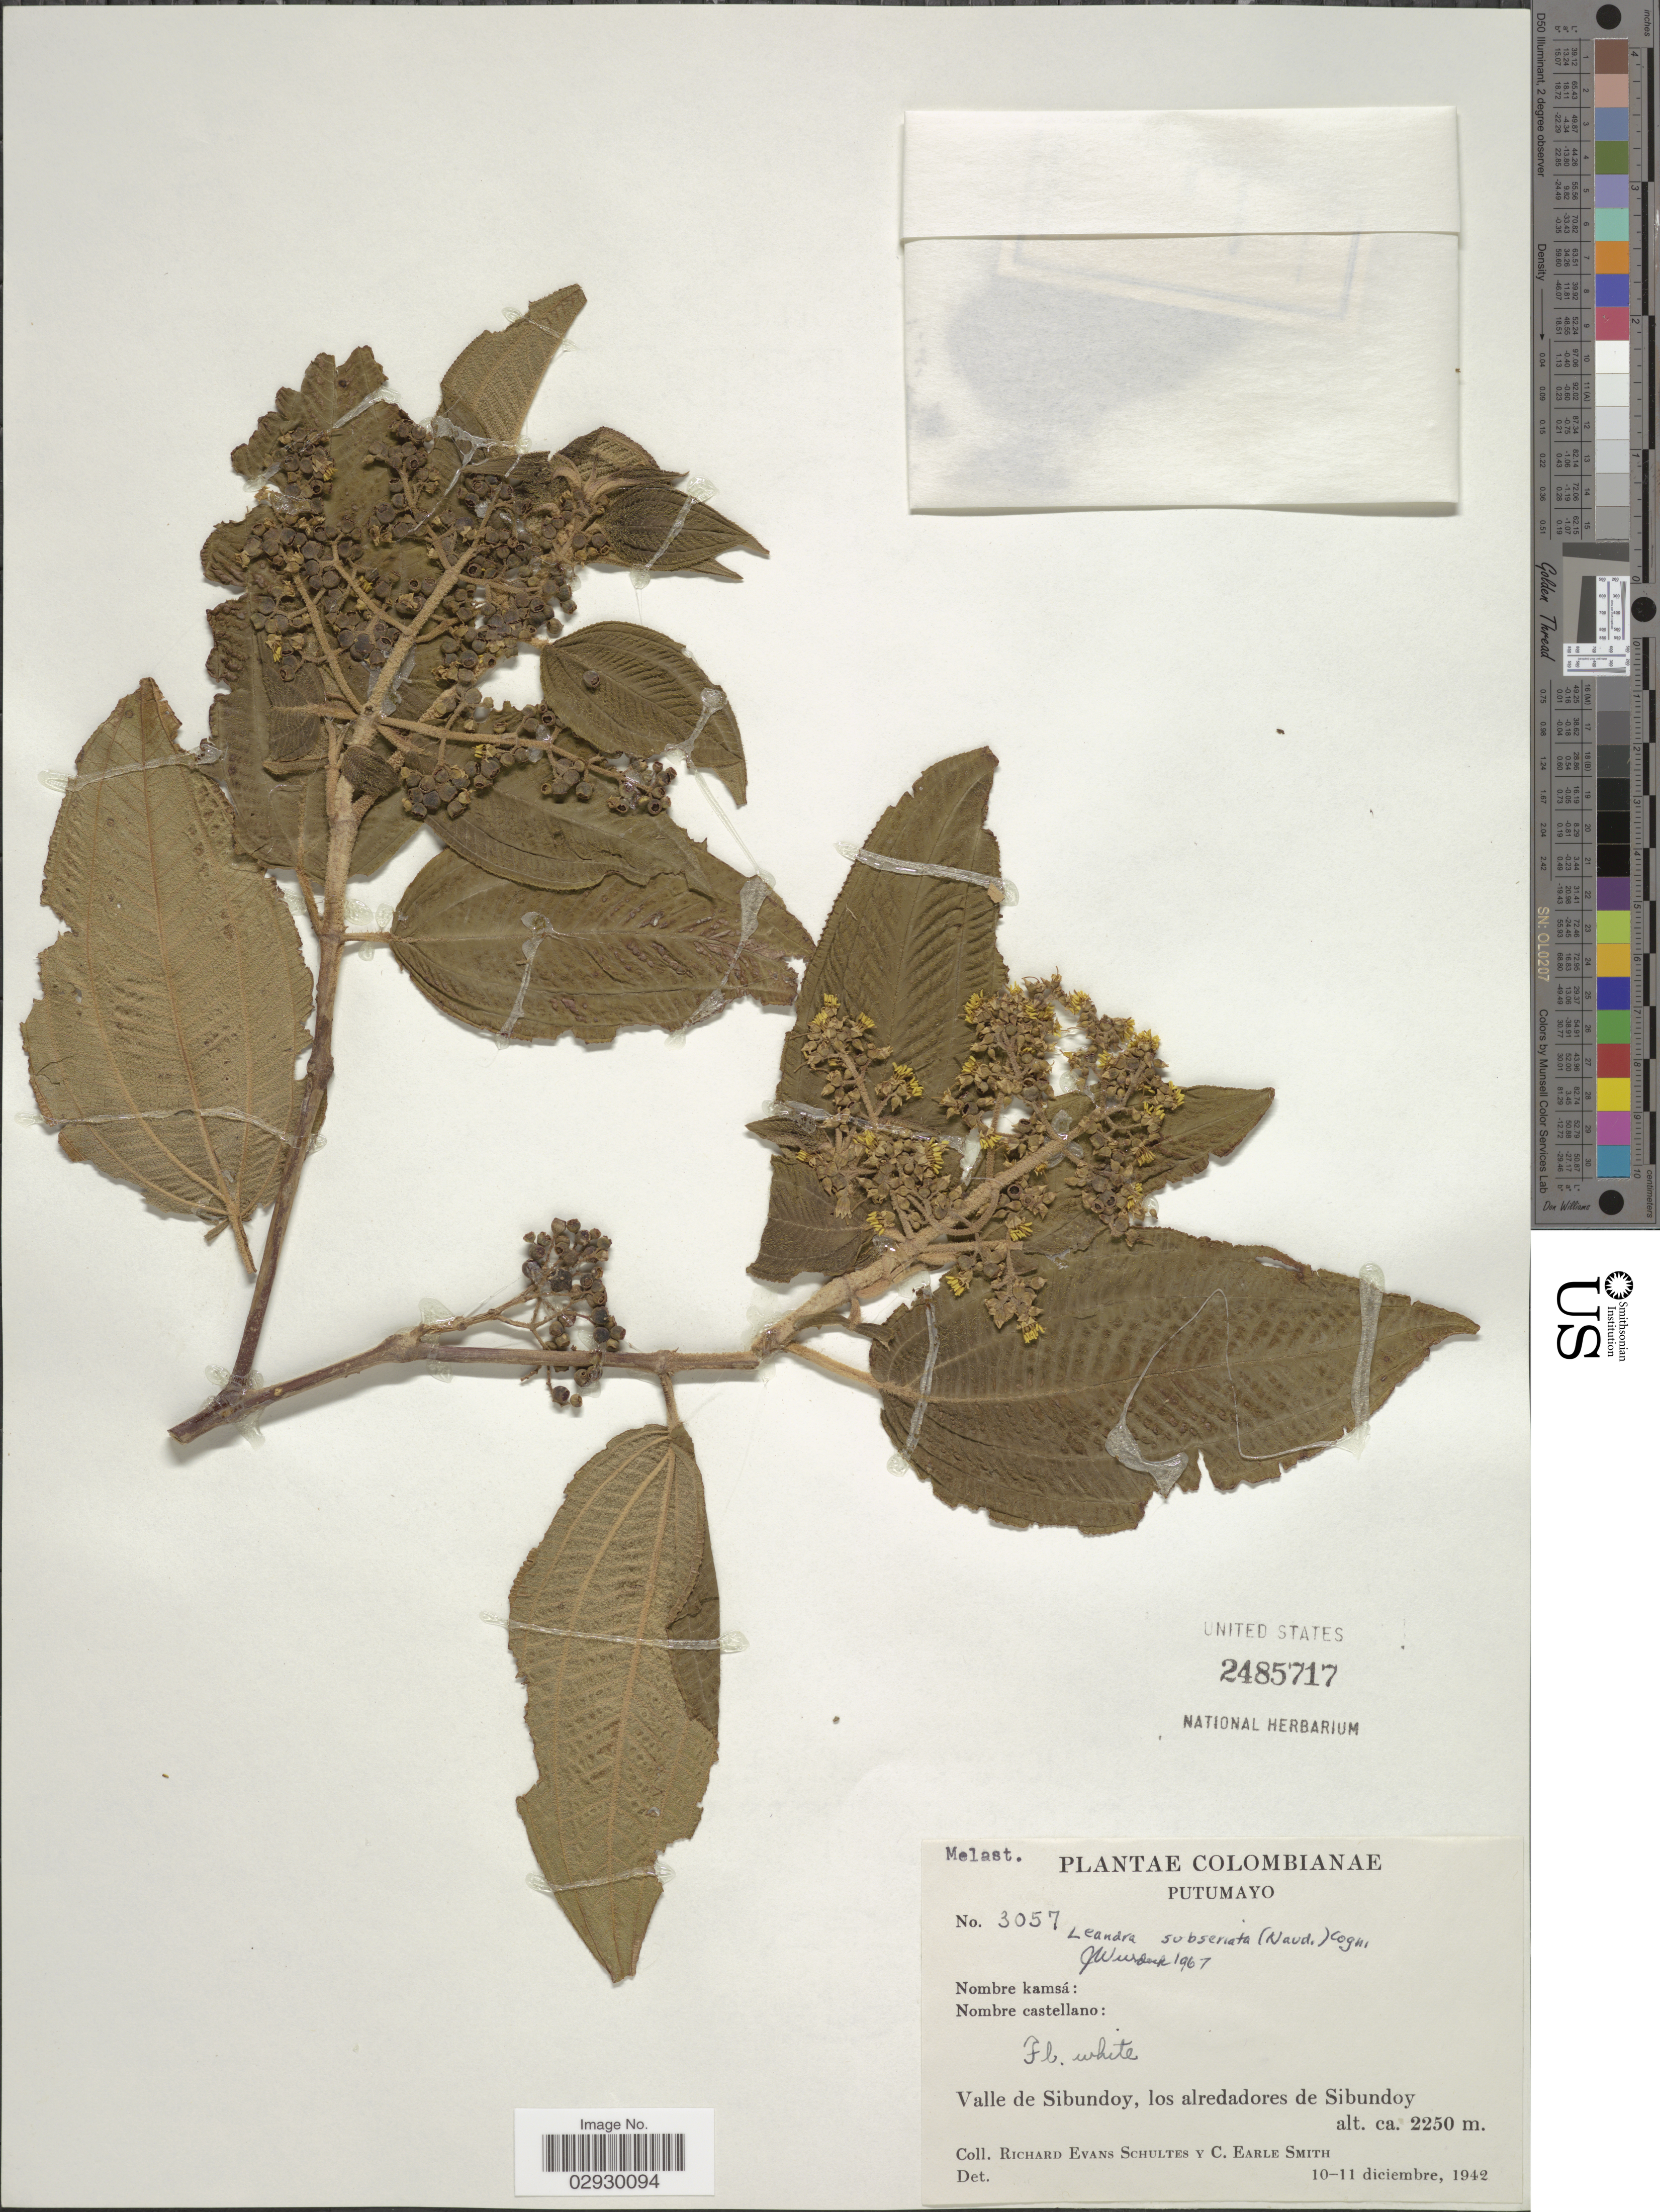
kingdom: Plantae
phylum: Tracheophyta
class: Magnoliopsida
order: Myrtales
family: Melastomataceae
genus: Leandra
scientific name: Leandra subseriata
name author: (Naudin) Cogn.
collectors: R. E. Schultes & C. E. Smith Jr.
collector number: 3057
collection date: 1942-12-10/1942-12-11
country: Colombia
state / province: Putumayo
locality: Valle de Sibundoy, los alredadores de Sibundoy.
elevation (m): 2250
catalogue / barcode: US 2485717